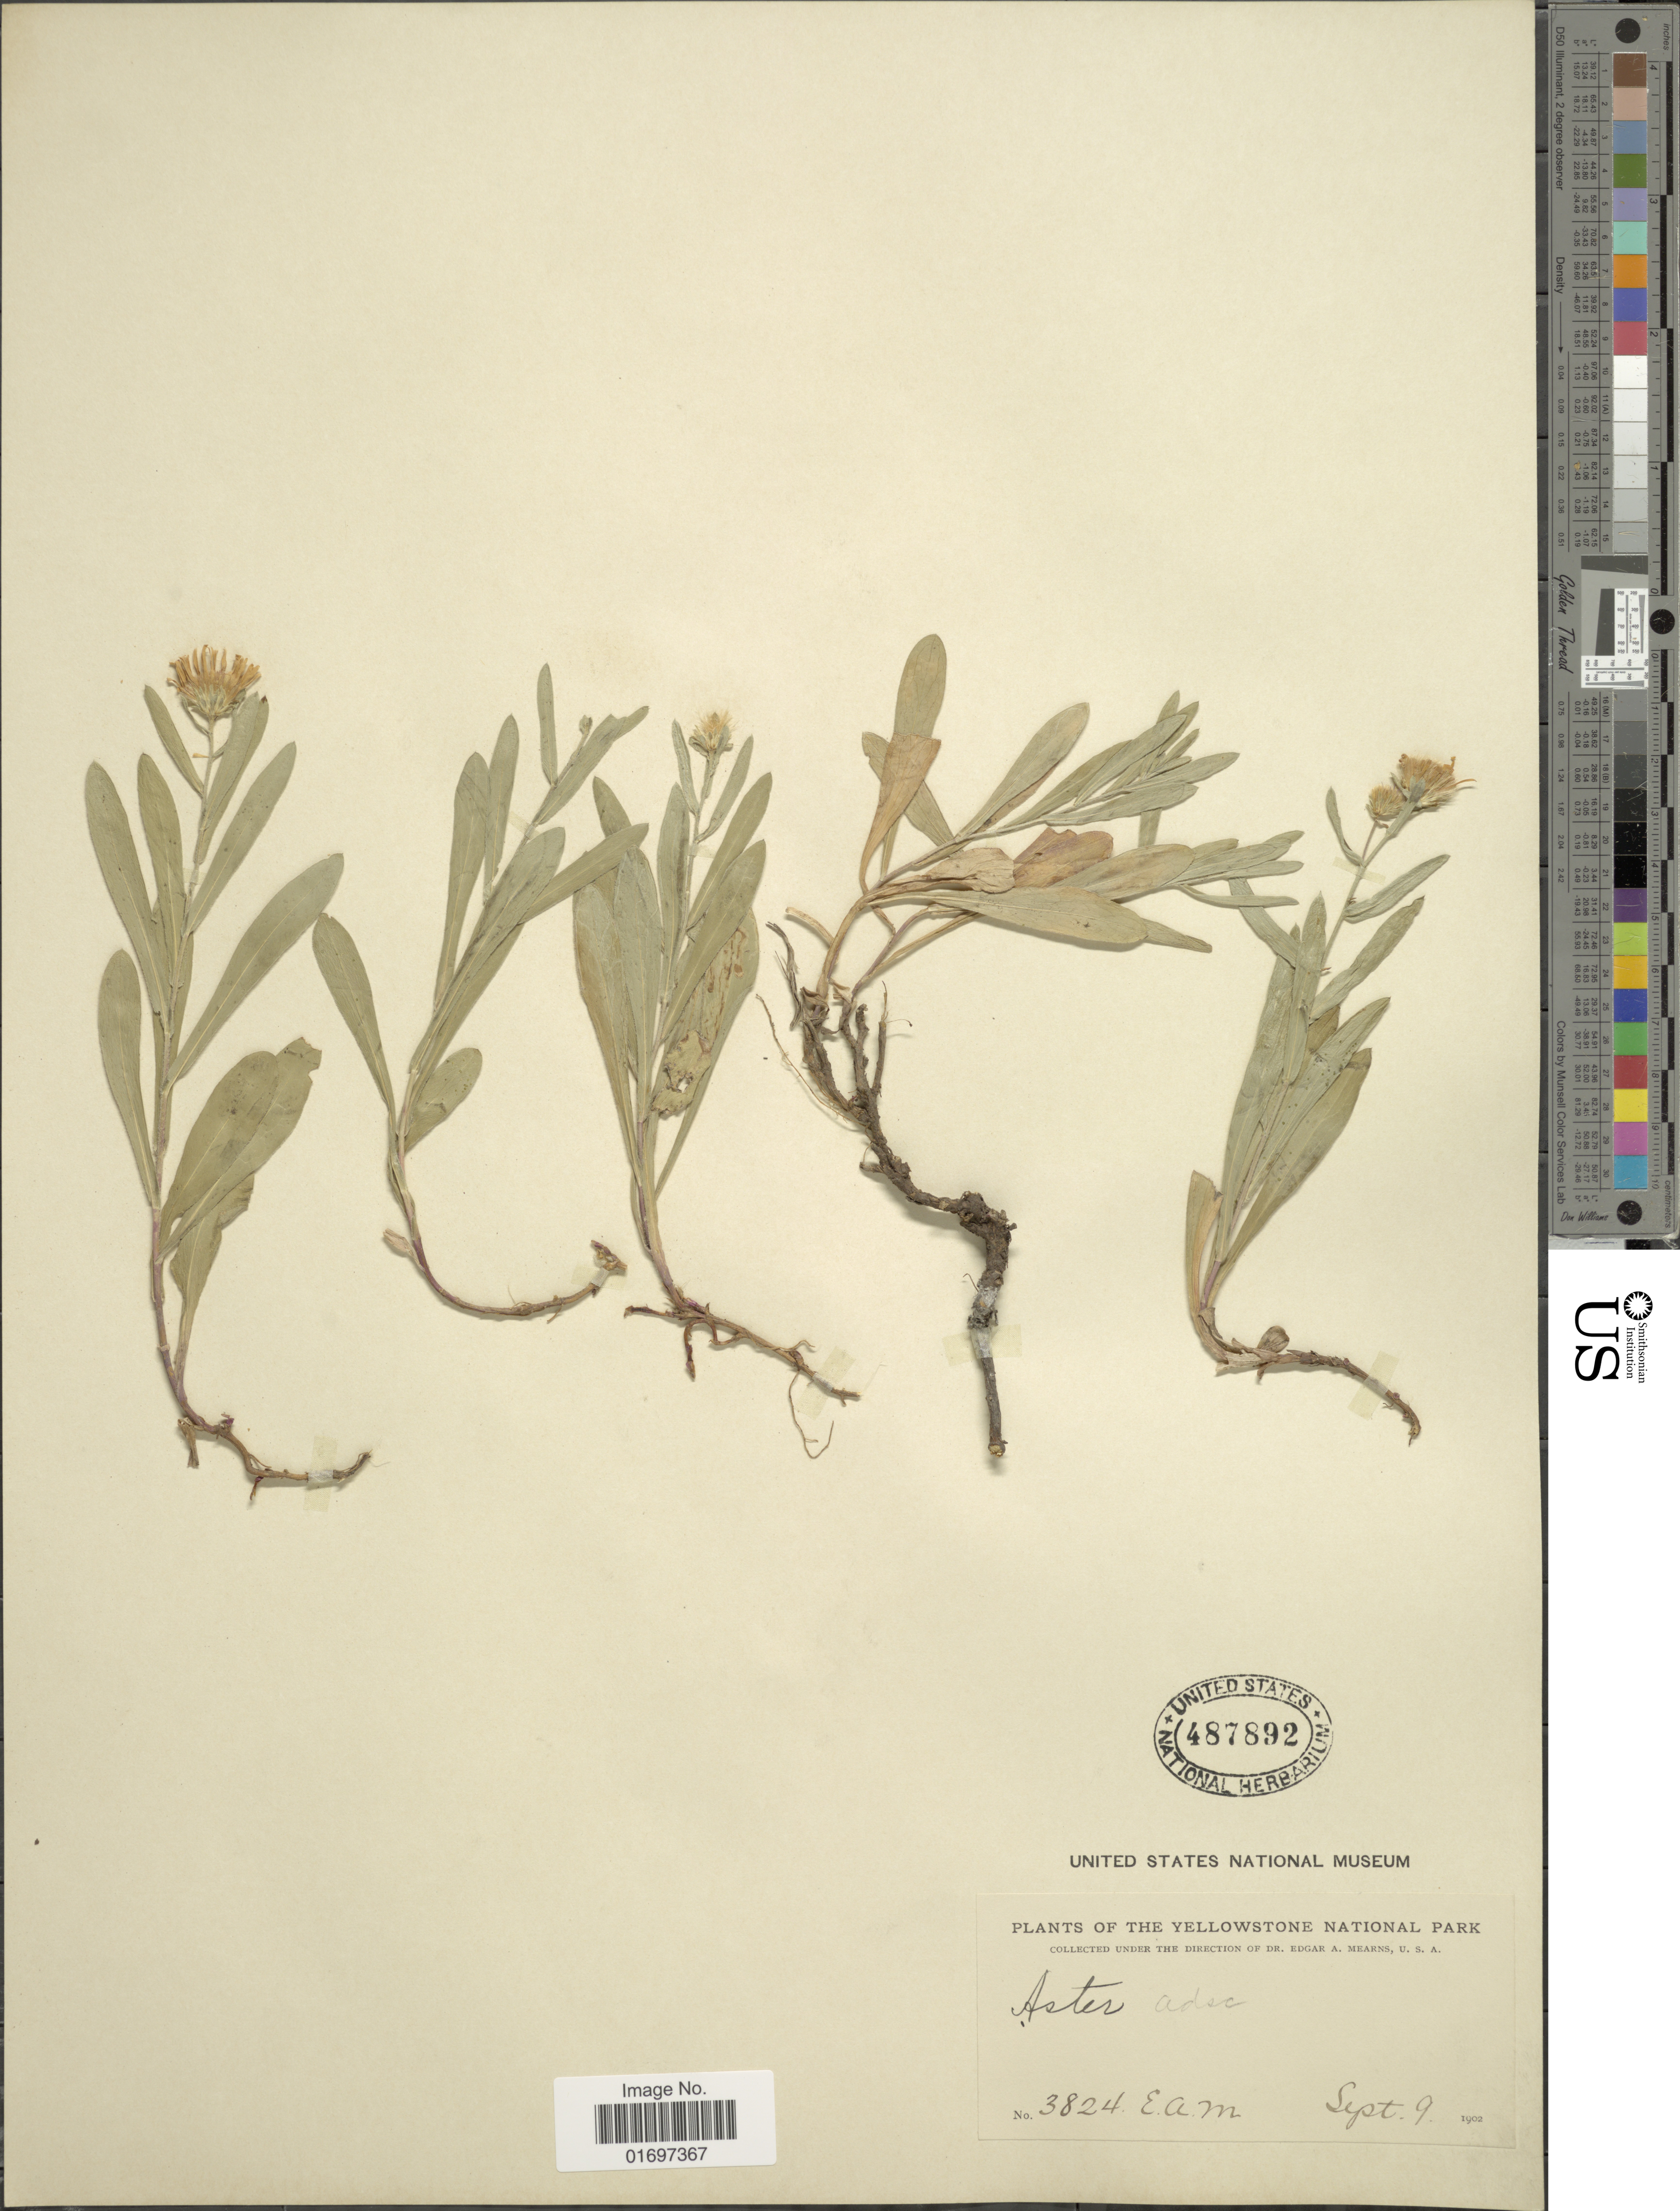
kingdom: Plantae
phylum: Tracheophyta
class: Magnoliopsida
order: Asterales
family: Asteraceae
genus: Symphyotrichum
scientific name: Symphyotrichum ascendens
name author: (Lindl.) G.L. Nesom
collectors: E. A. Mearns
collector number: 3824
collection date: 1902-09-09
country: United States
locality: Yellowstone National Park.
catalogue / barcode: US 487892